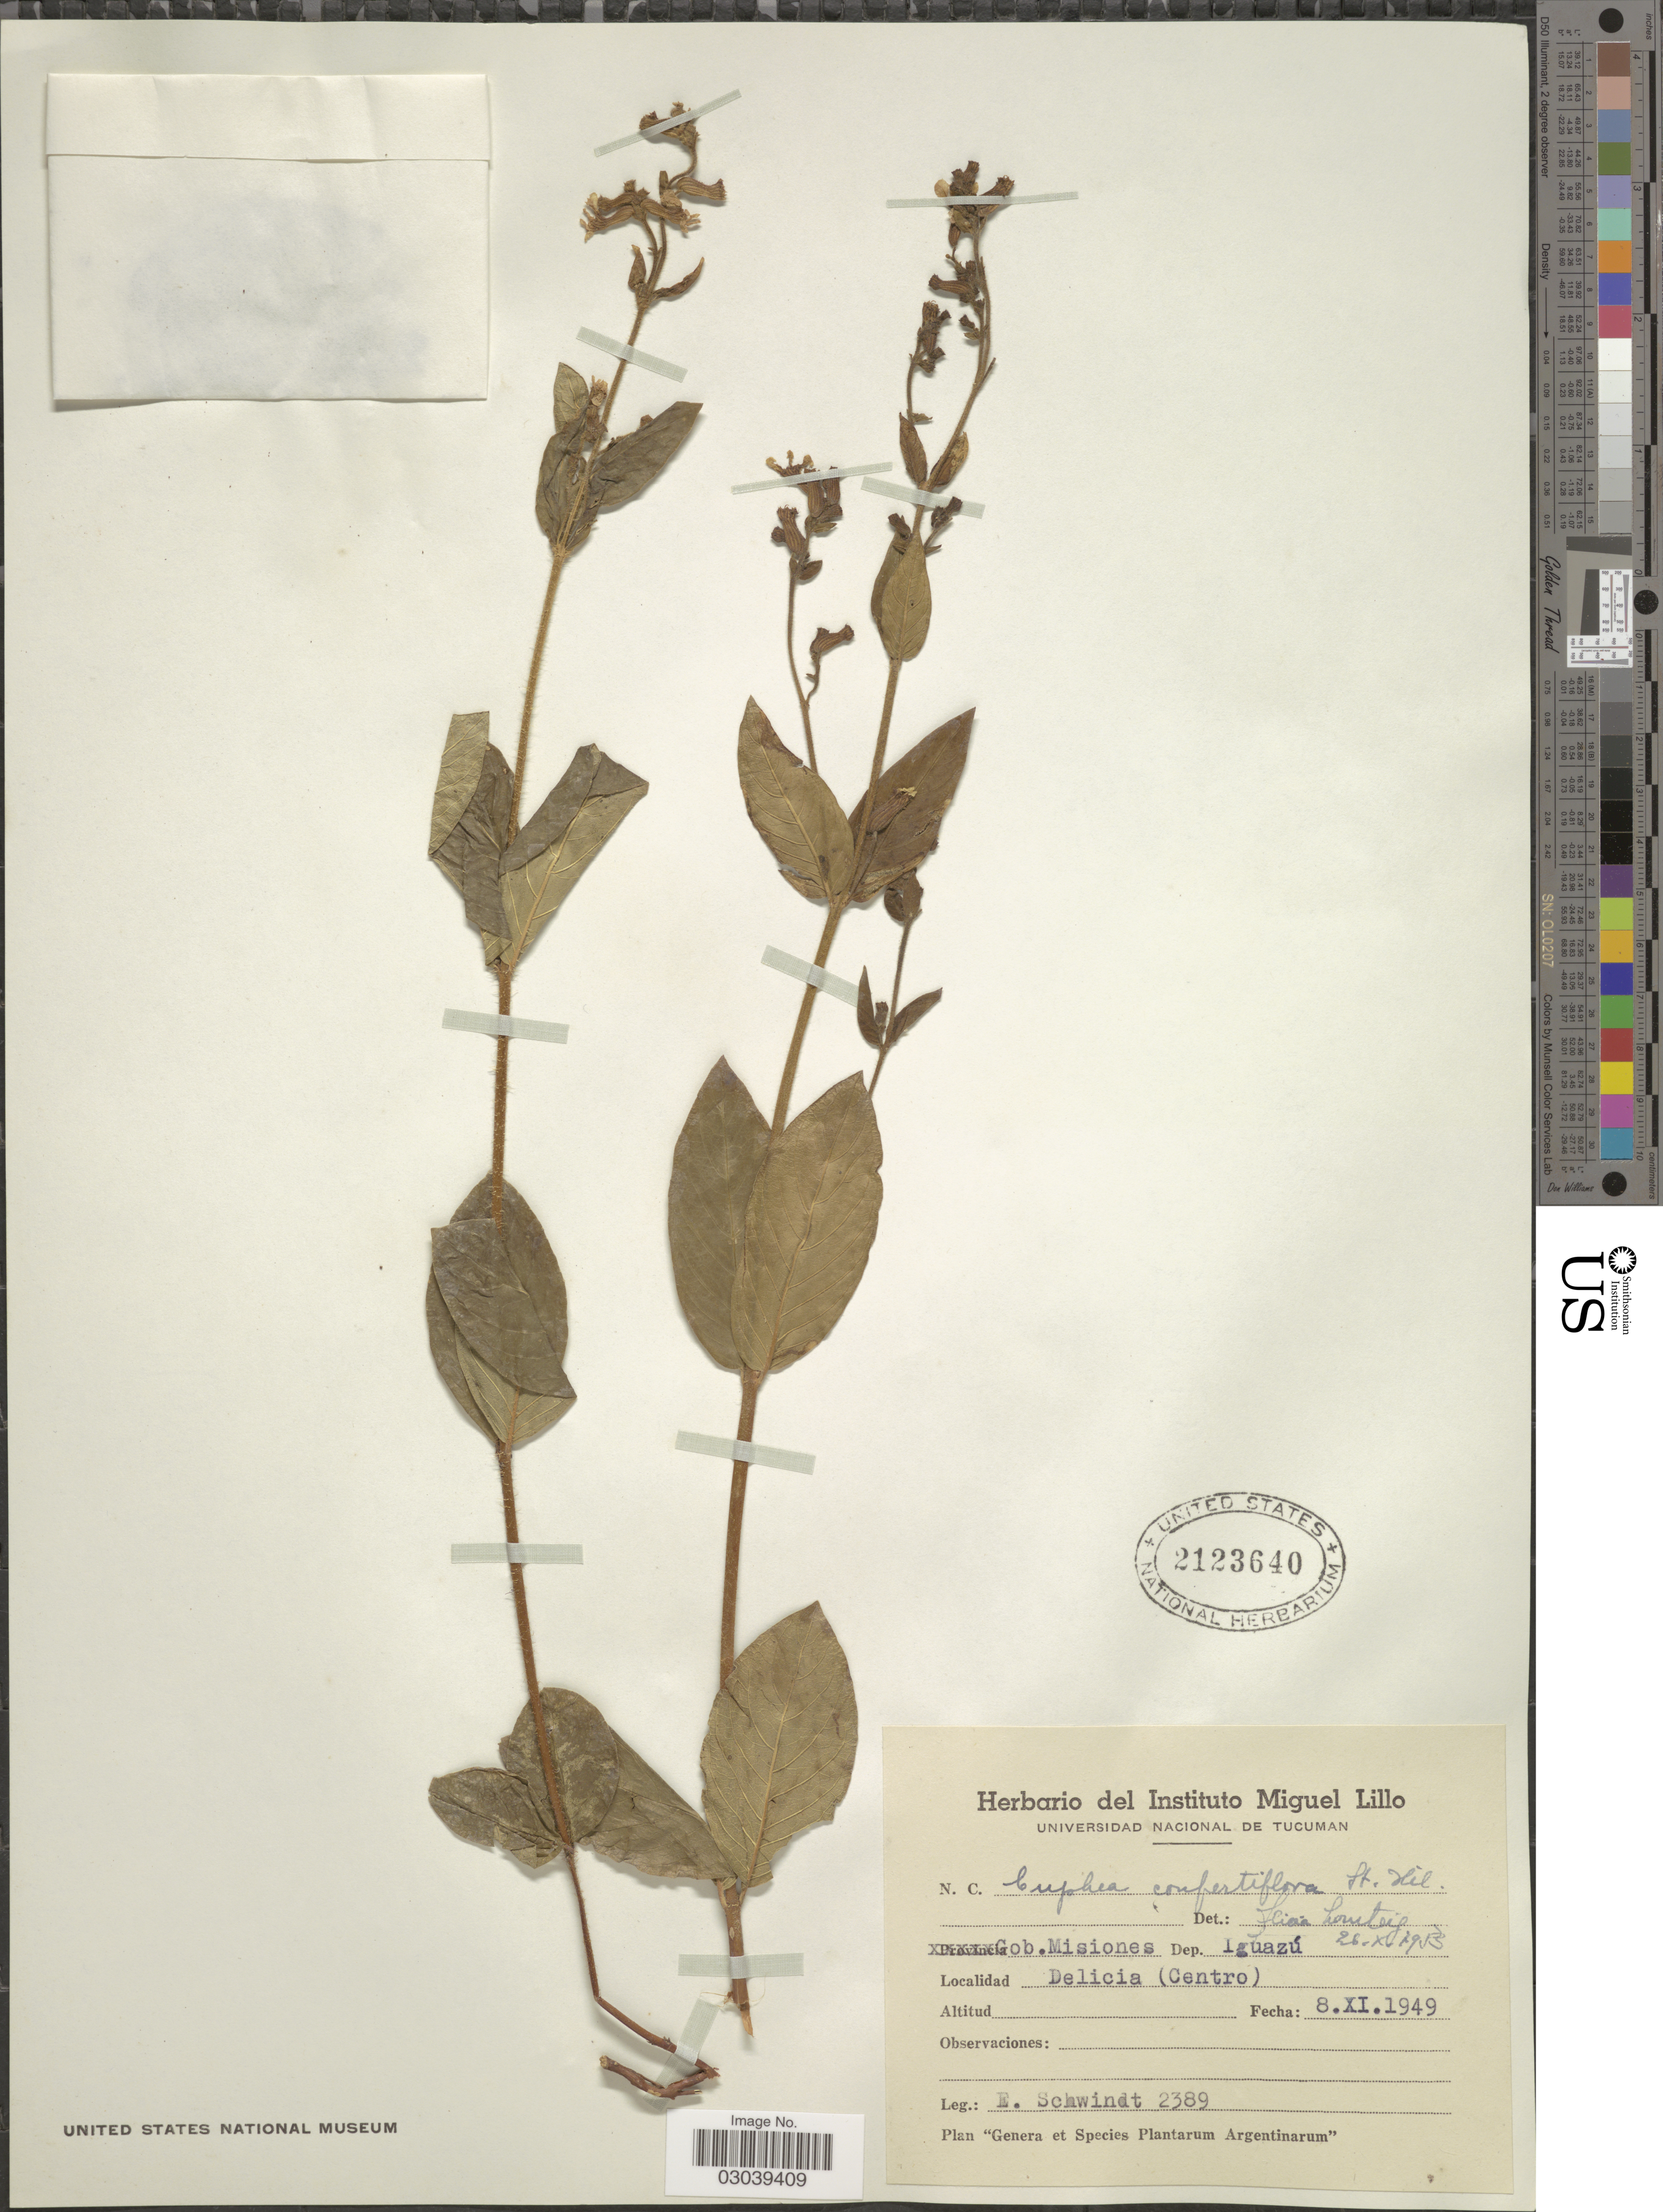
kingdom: Plantae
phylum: Tracheophyta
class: Magnoliopsida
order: Myrtales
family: Lythraceae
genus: Cuphea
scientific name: Cuphea confertiflora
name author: A. St.-Hil.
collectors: E. Schwindt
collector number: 2389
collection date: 1949-11-08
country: Argentina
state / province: Misiones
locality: Gob. Misiones. Dep. Iguazú. Delicia (Centro).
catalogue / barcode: US 2123640